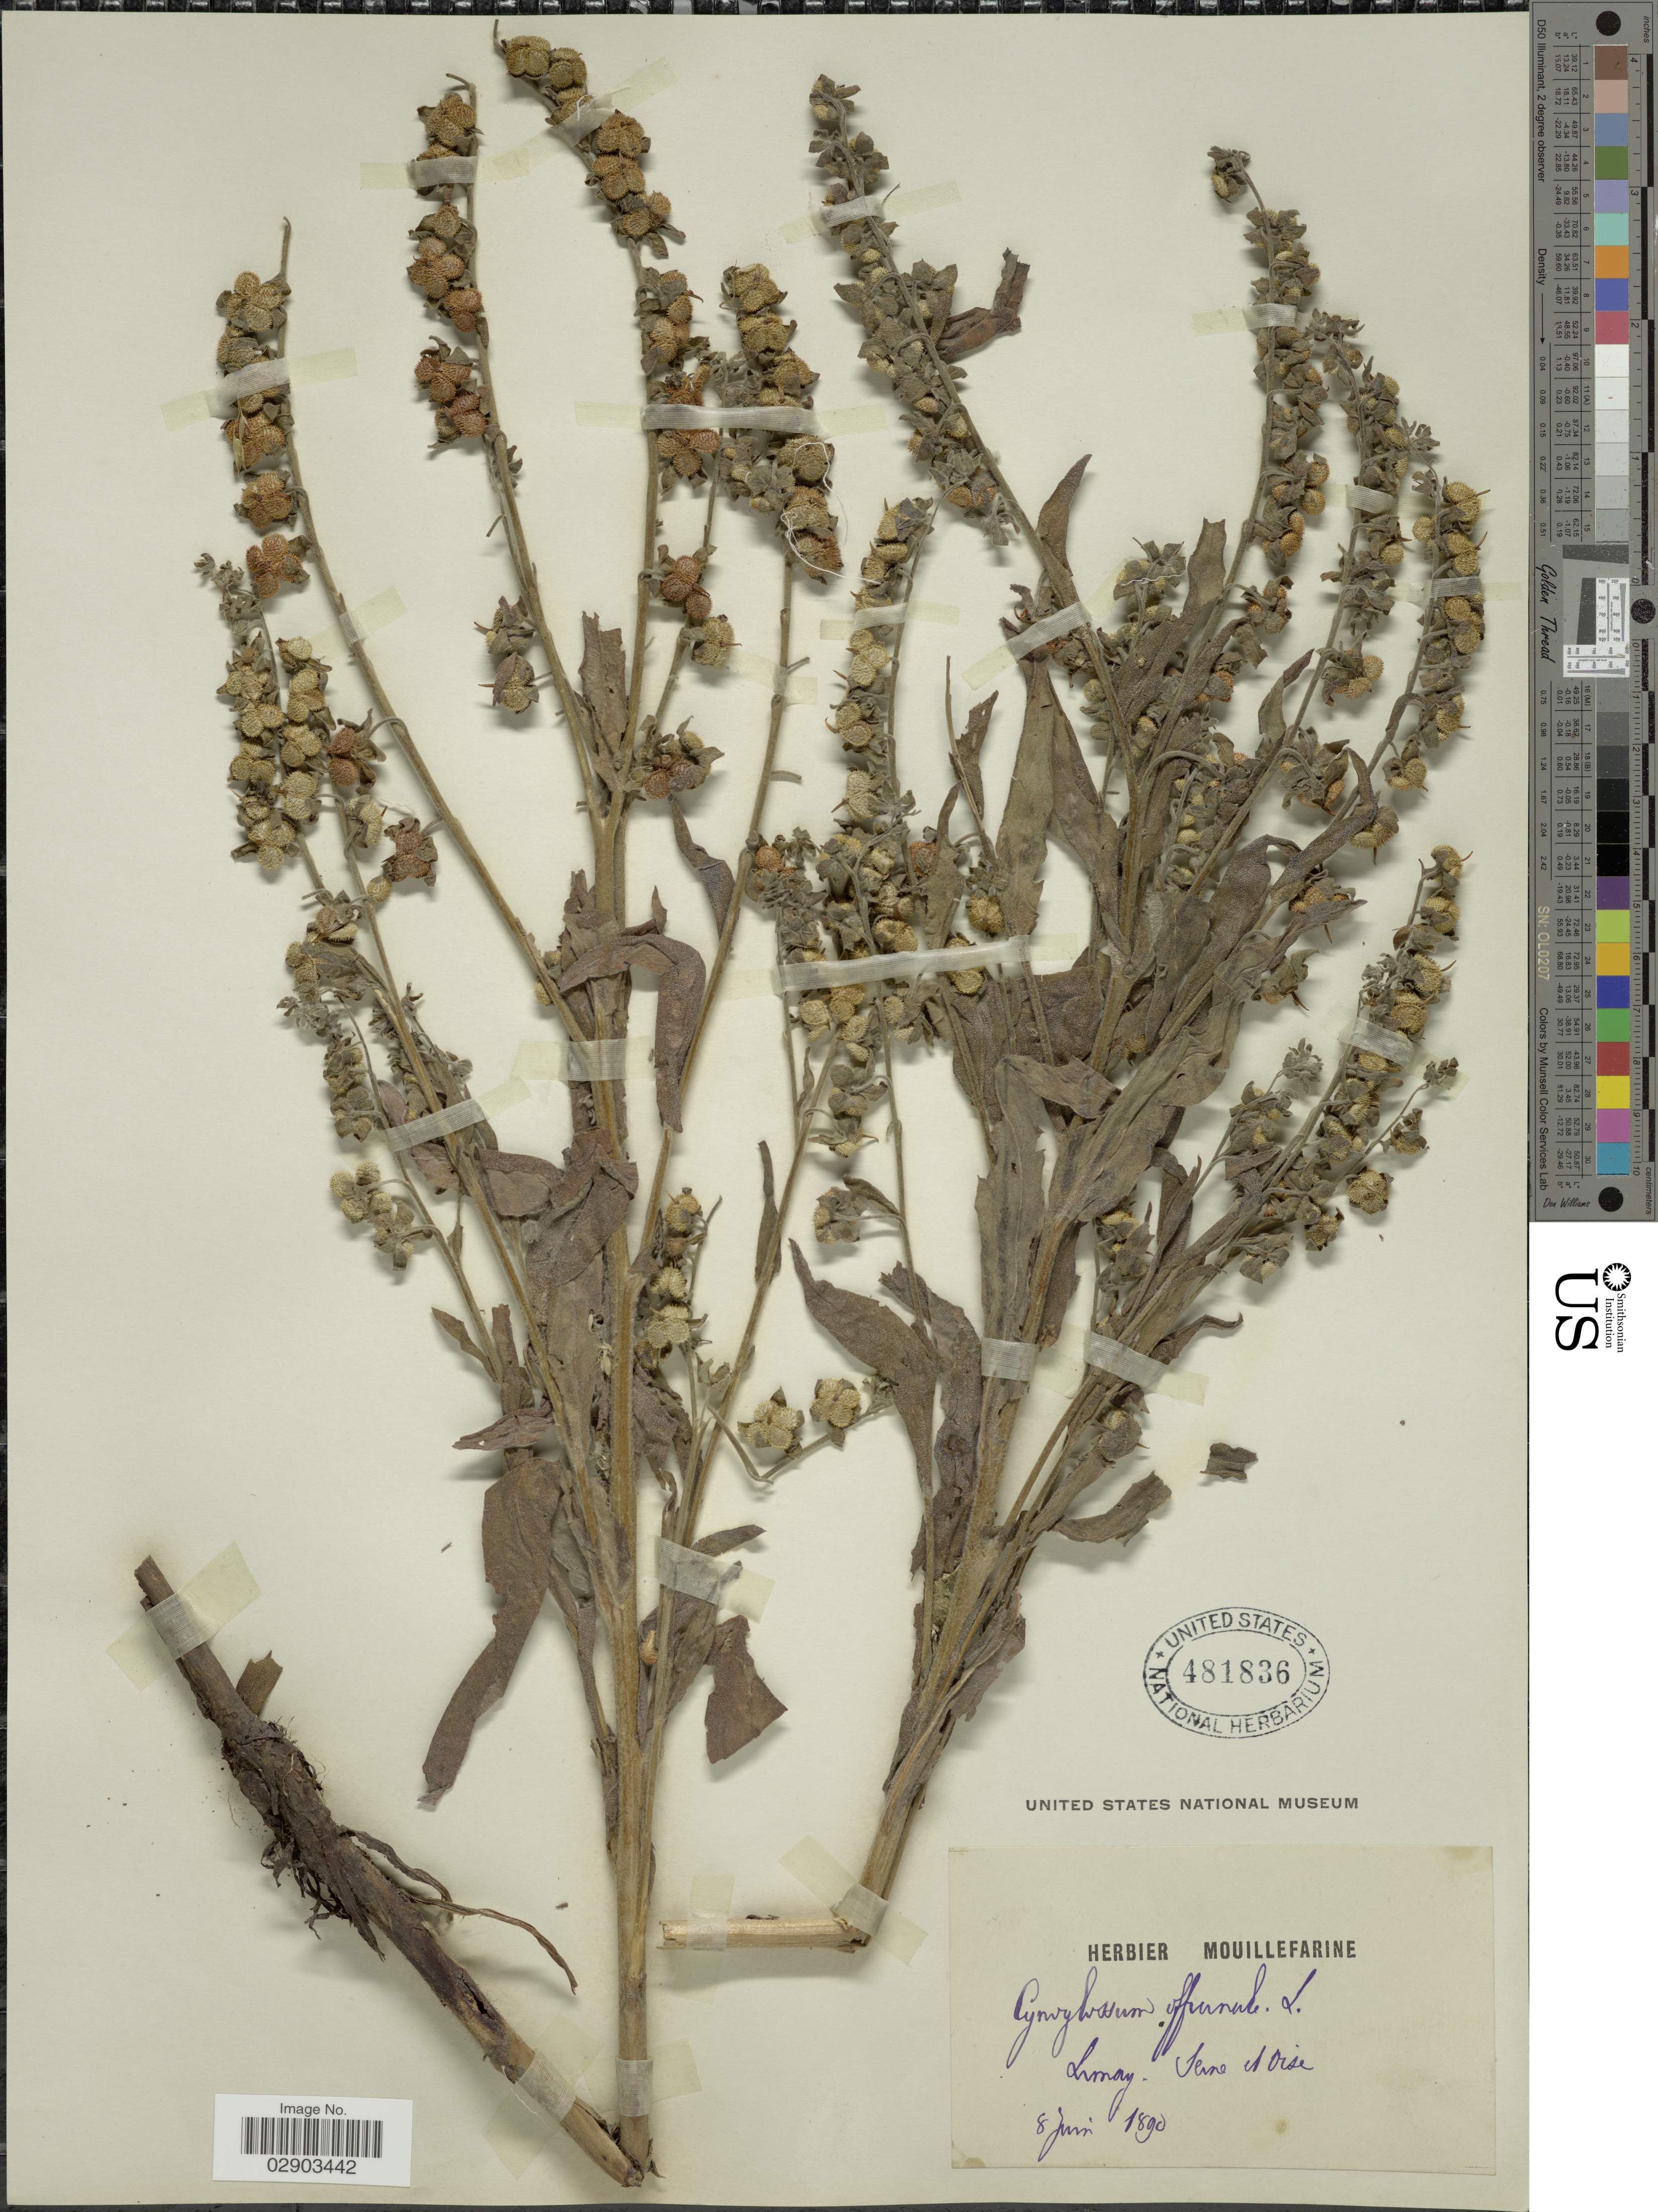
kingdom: Plantae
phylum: Tracheophyta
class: Magnoliopsida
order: Boraginales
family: Boraginaceae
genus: Cynoglossum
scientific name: Cynoglossum officinale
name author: L.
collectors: ex herb. Mouillefarine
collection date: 1890-06-08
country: France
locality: Limay. Seine et Oise.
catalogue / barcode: US 481836